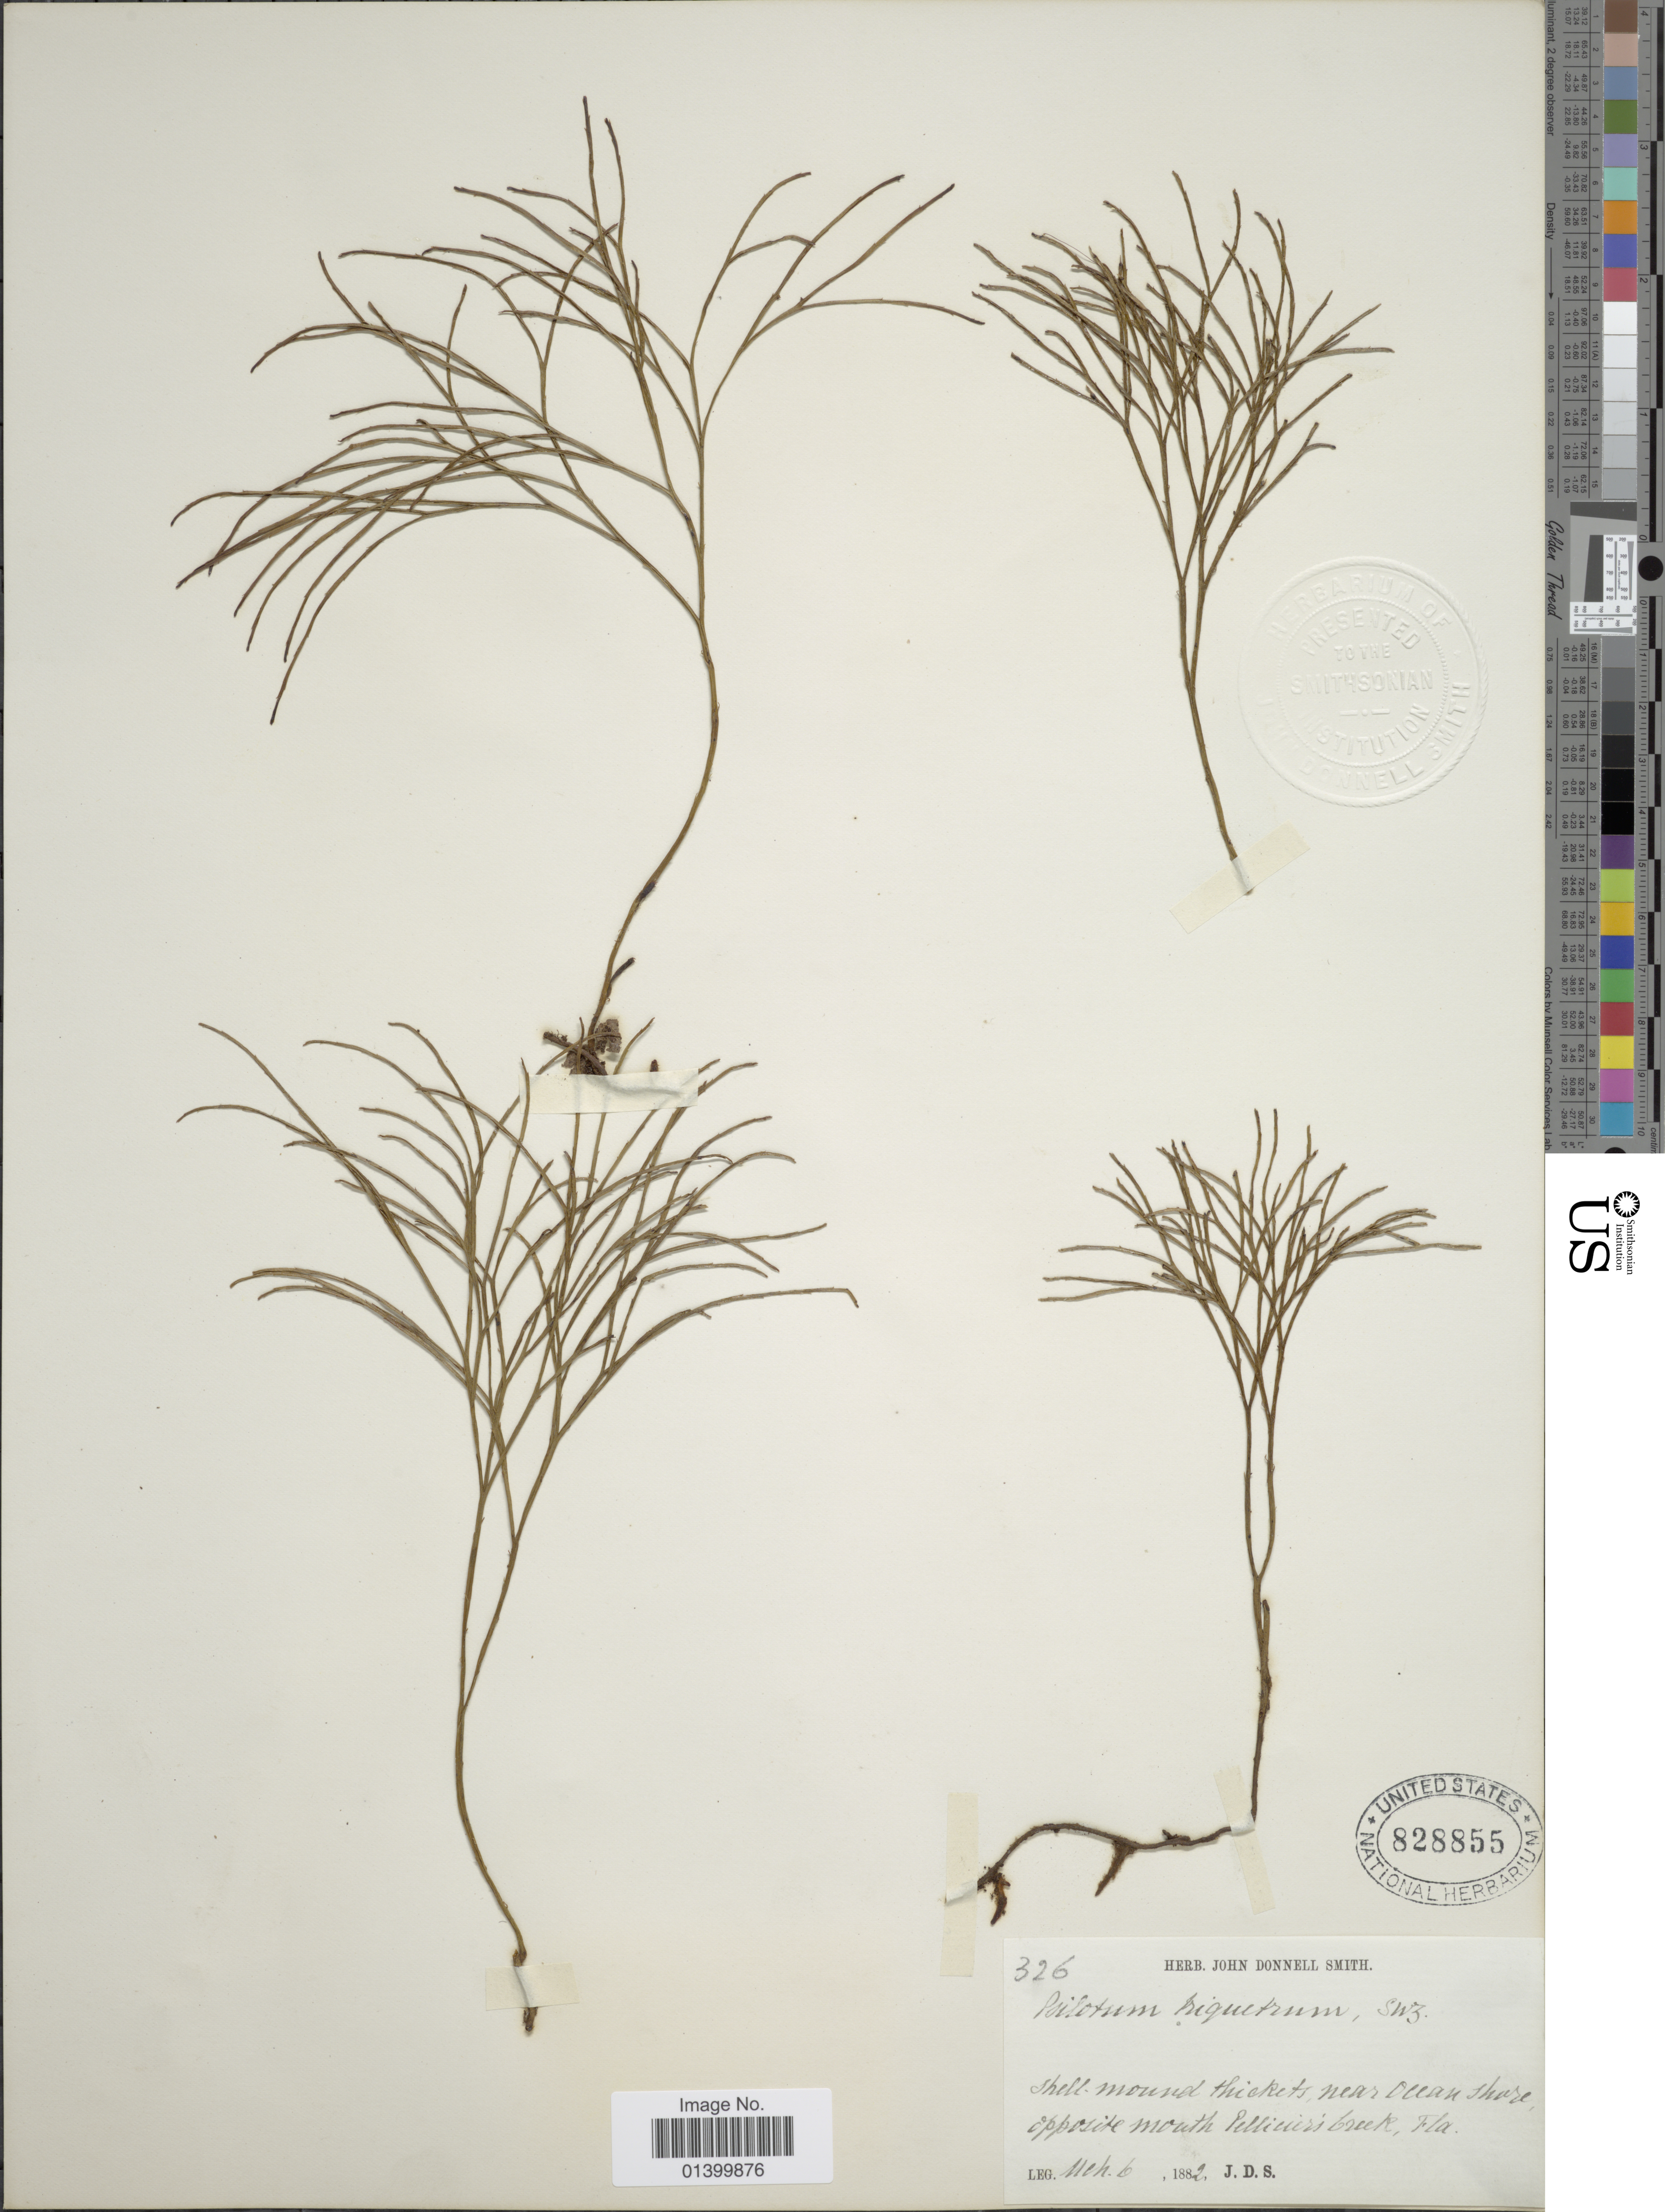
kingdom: Plantae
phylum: Tracheophyta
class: Polypodiopsida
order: Psilotales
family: Psilotaceae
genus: Psilotum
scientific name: Psilotum nudum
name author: (L.) P. Beauv.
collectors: J. Donnell Smith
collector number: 326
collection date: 1882-03-06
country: United States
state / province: Florida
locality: Shell-mound thickets, near Ocean Shore, opposite mouth Pellicier's Creek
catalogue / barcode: US 828855